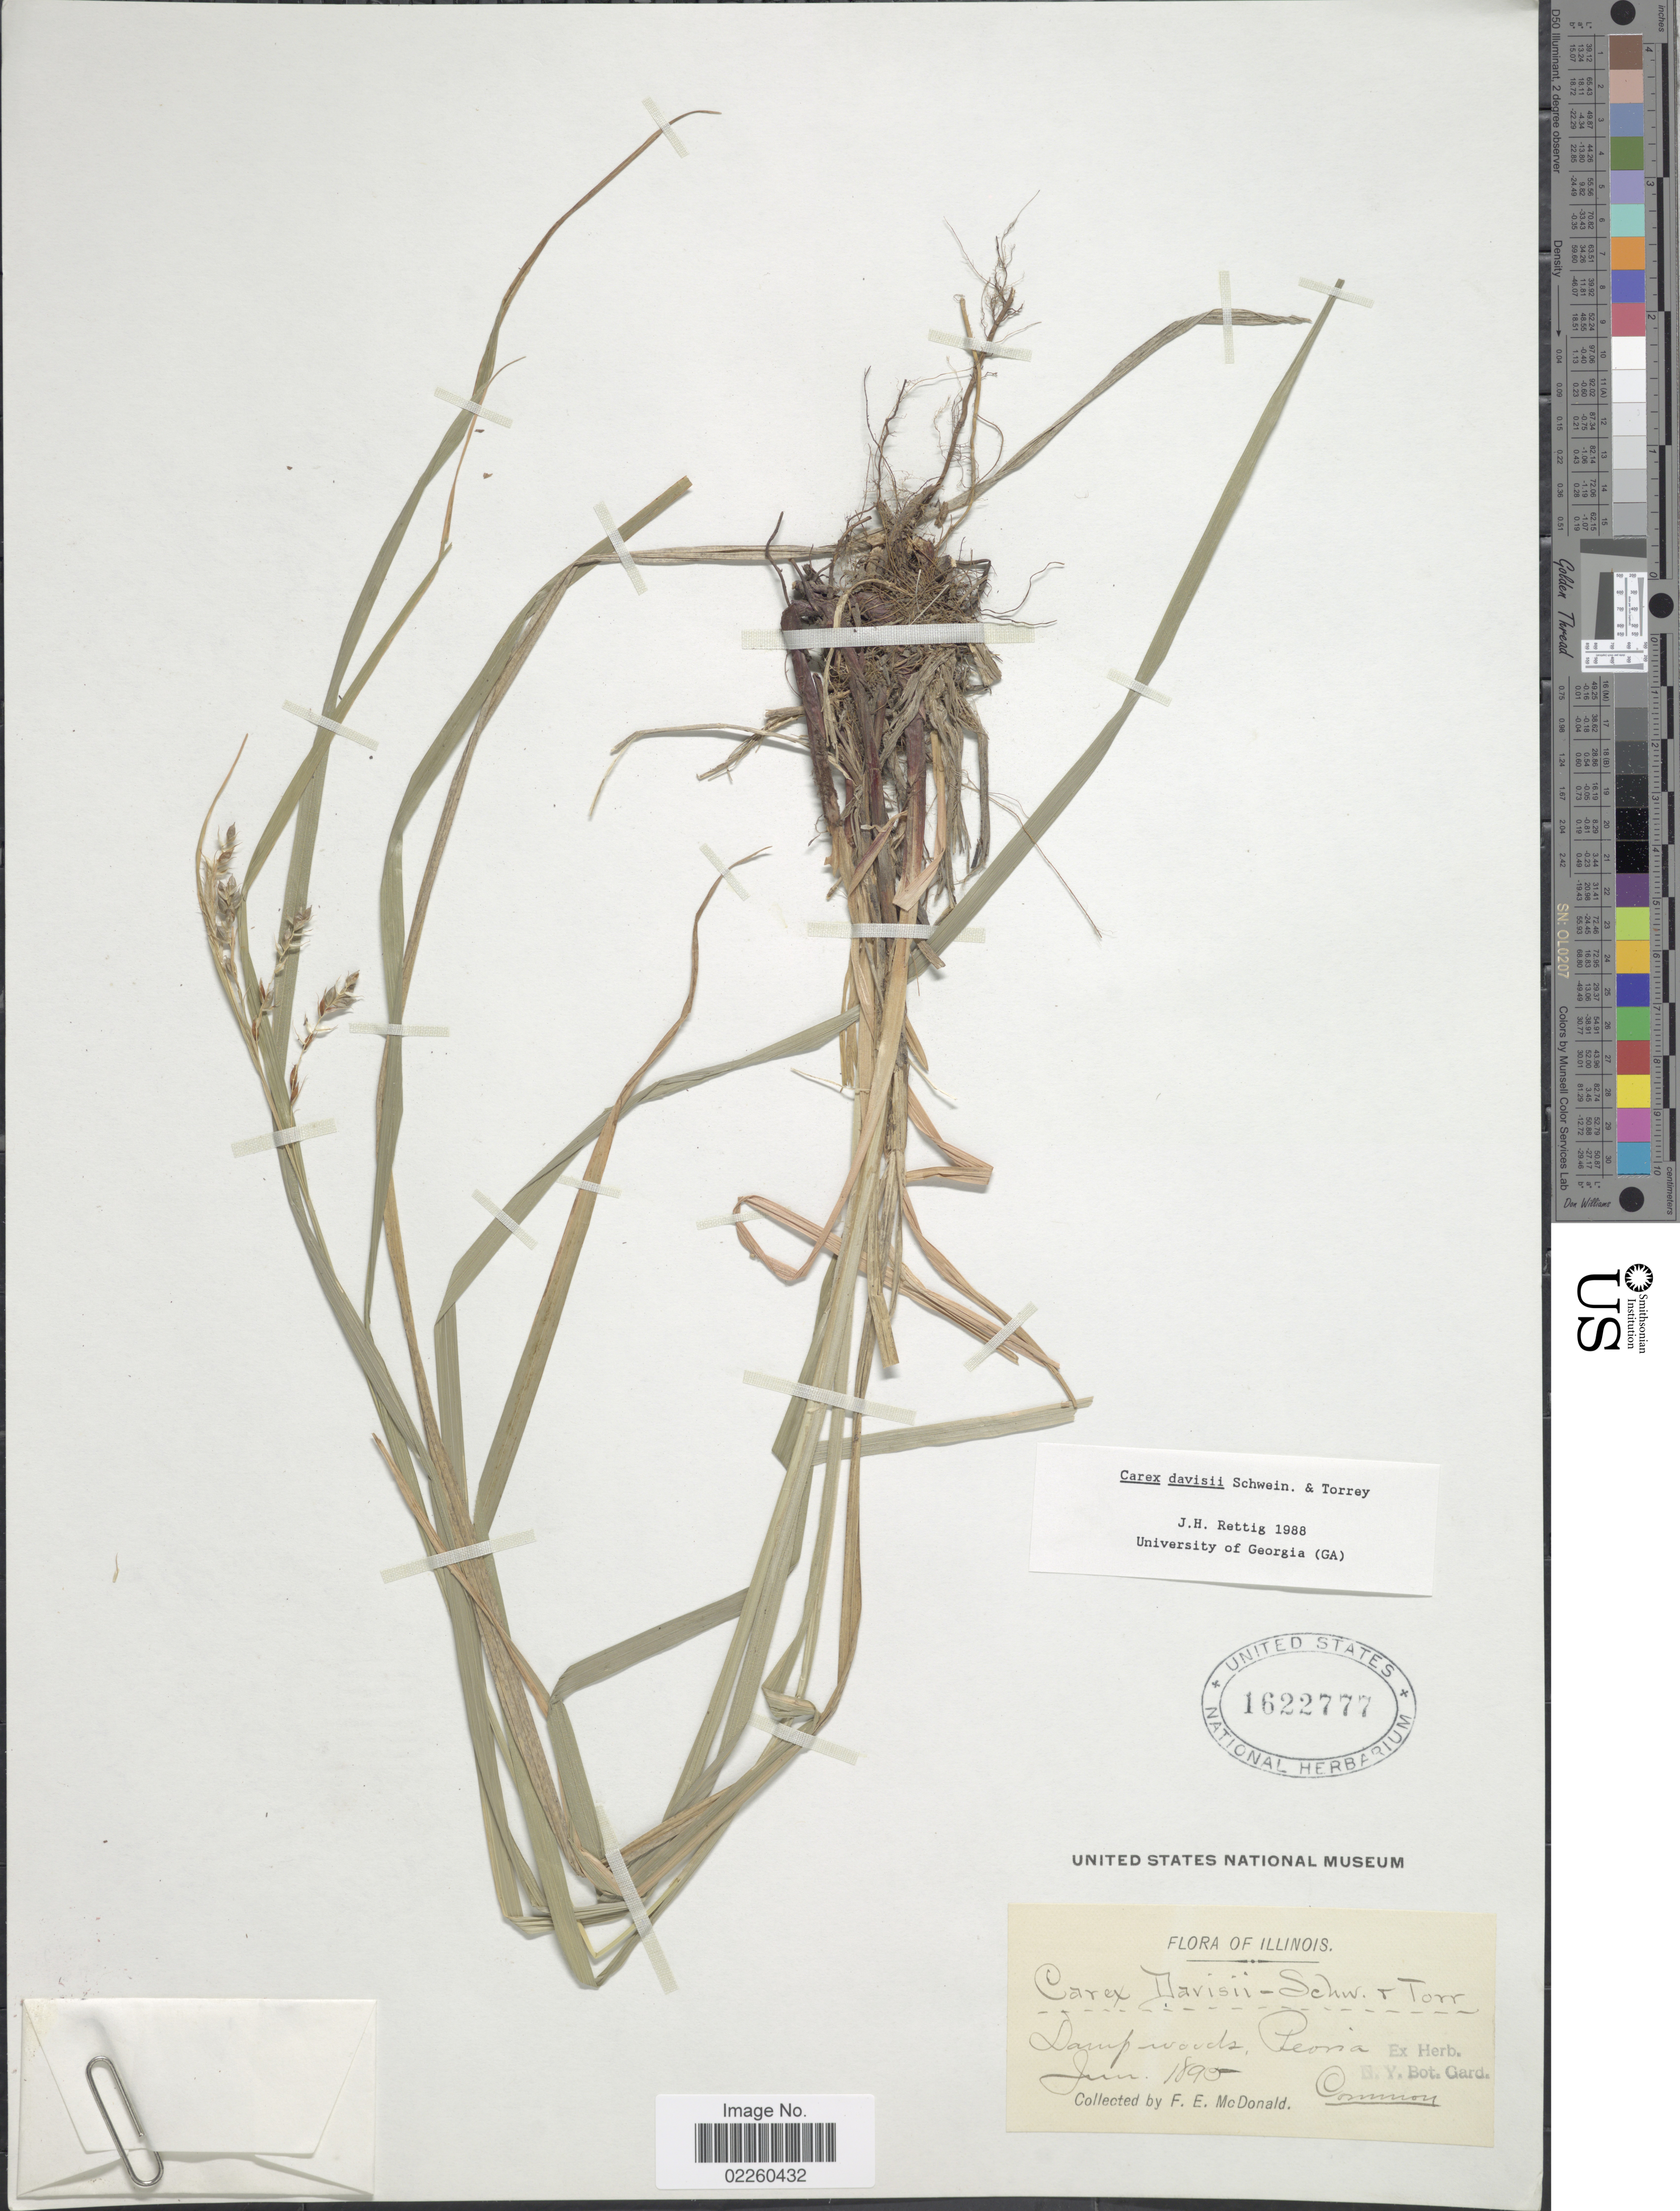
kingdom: Plantae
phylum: Tracheophyta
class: Liliopsida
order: Poales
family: Cyperaceae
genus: Carex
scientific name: Carex davisii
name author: Schwein. & Torr.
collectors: F. E. McDonald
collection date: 1895-06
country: United States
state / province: Illinois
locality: Damp woods, Peoria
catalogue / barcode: US 1622777